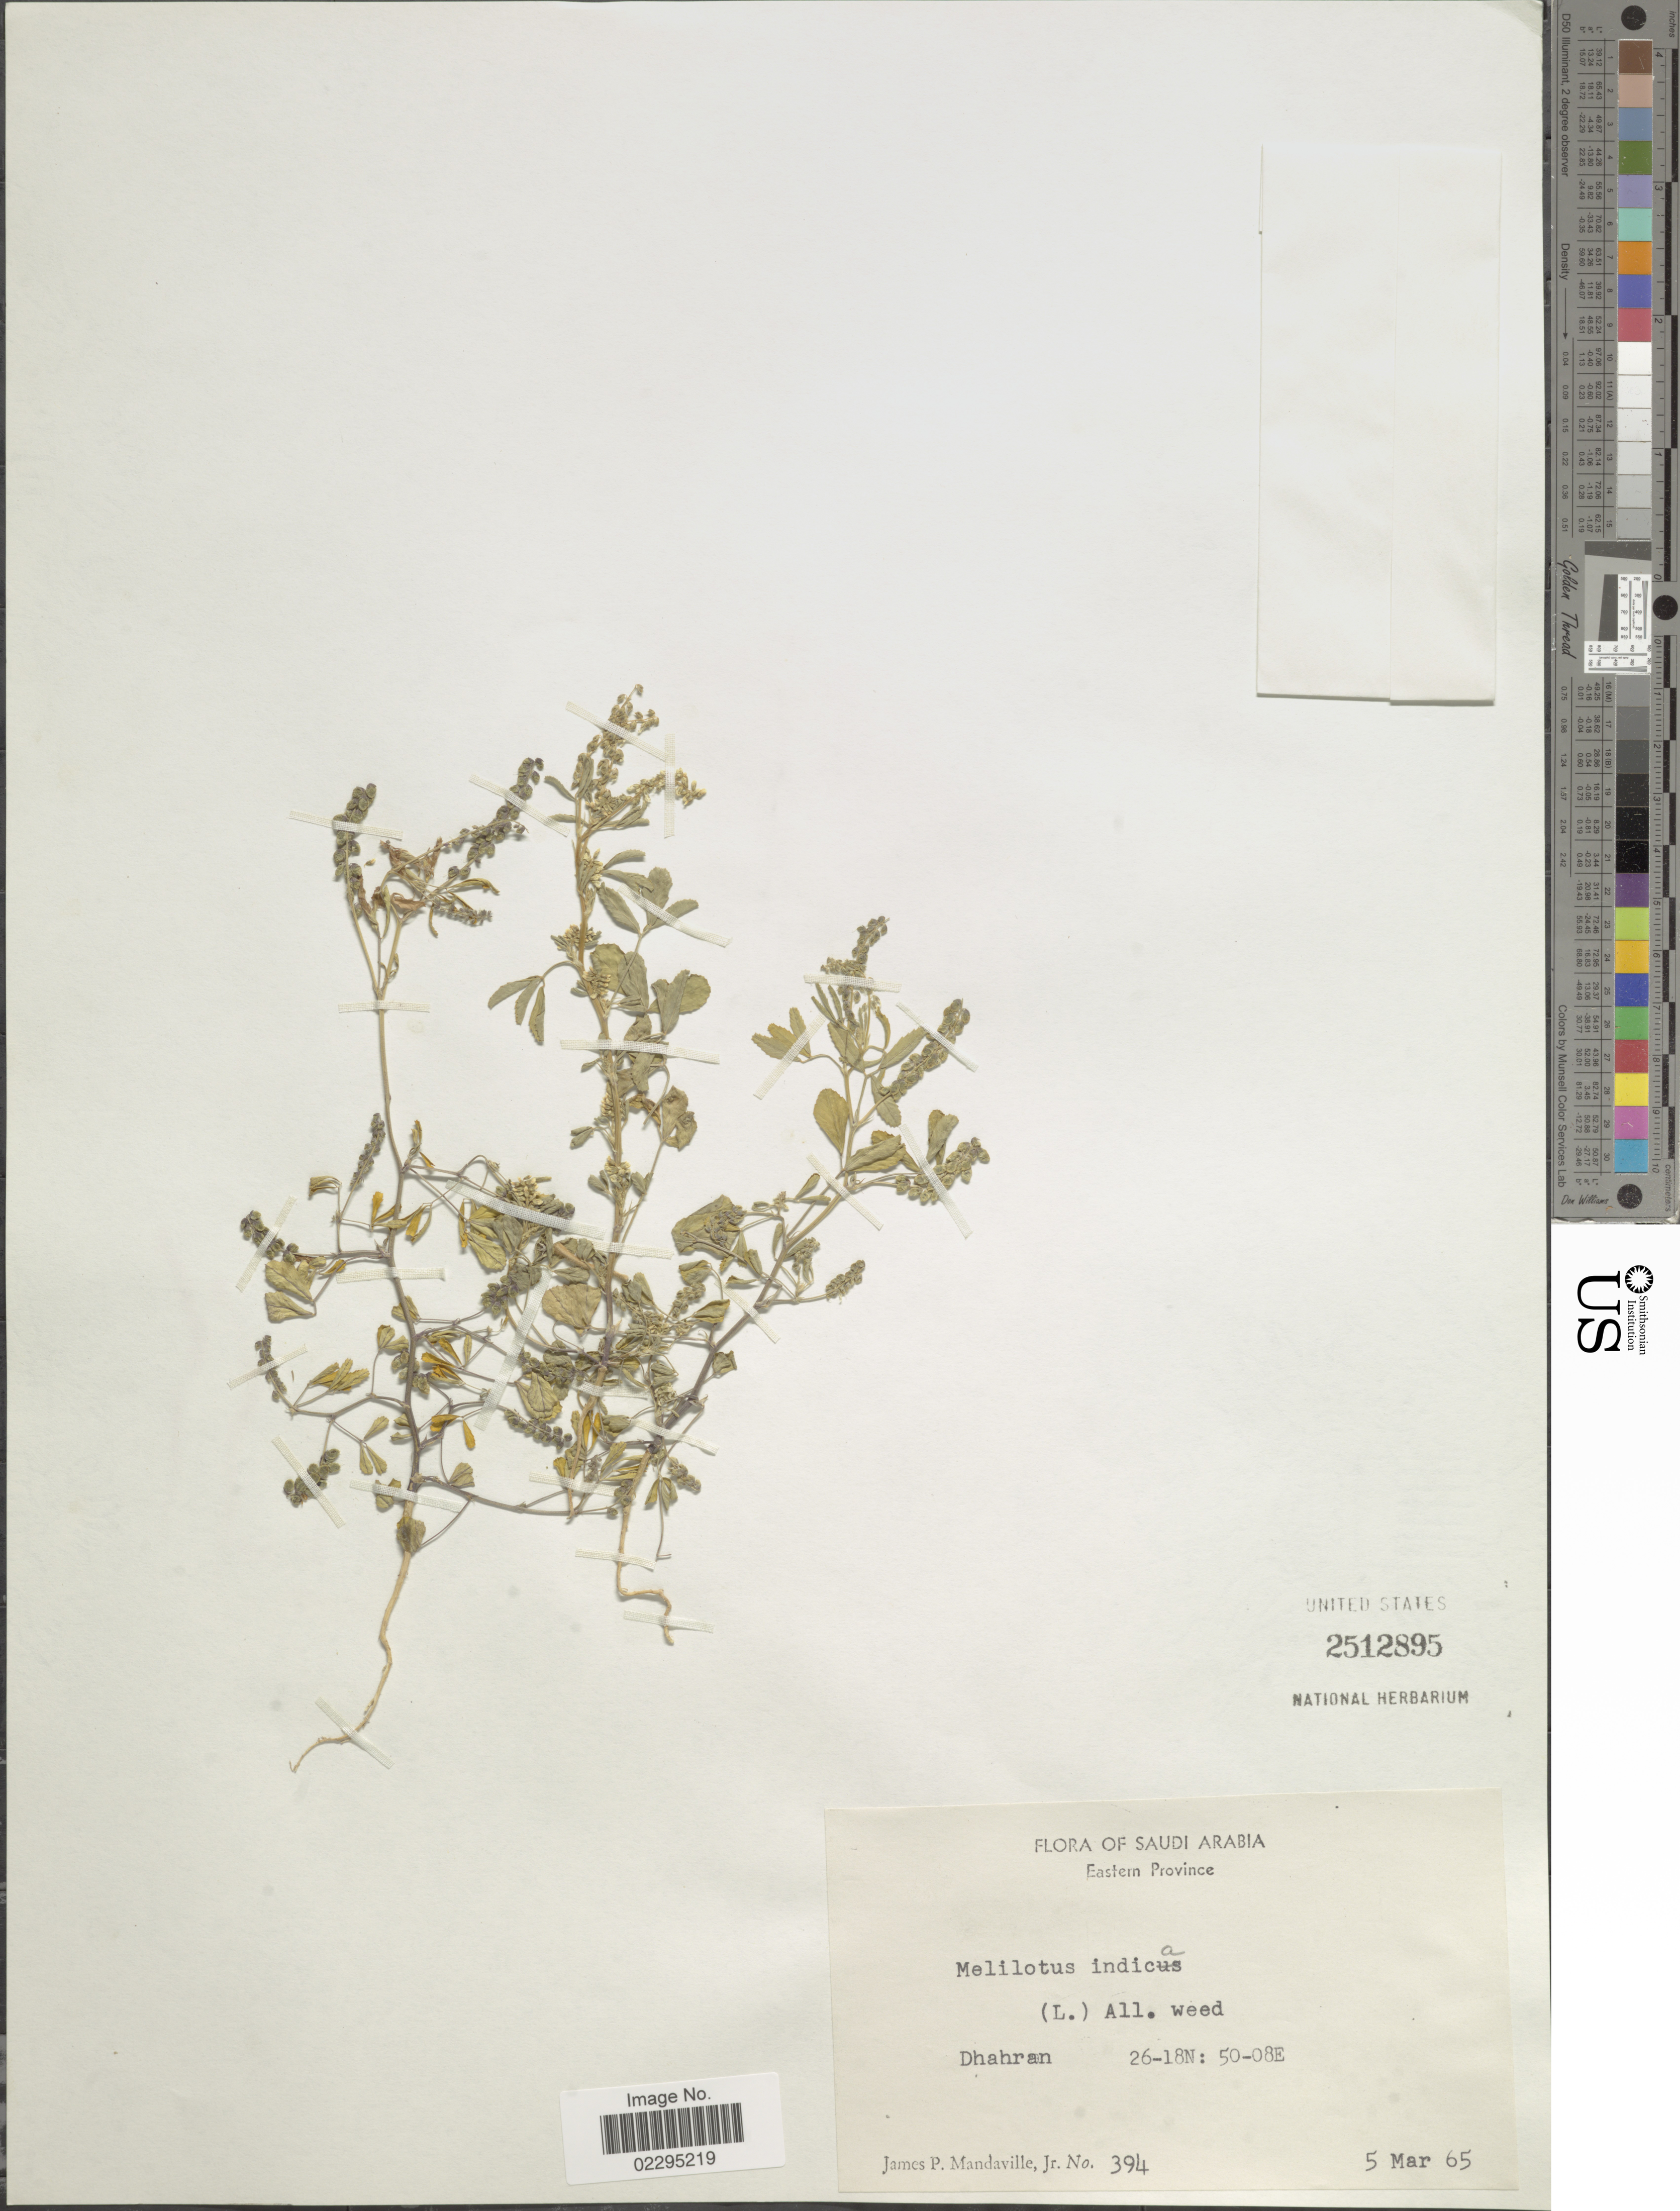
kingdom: Plantae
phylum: Tracheophyta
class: Magnoliopsida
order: Fabales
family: Fabaceae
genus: Melilotus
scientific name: Melilotus indicus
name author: (L.) All.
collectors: J. Mandaville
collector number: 394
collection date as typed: Transcribed d/m/y: 5/3/65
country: Saudi Arabia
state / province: Ash Sharqiyah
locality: Saudi Arabia, Dhahran 26-18N: 50-08E.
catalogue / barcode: US 2512895